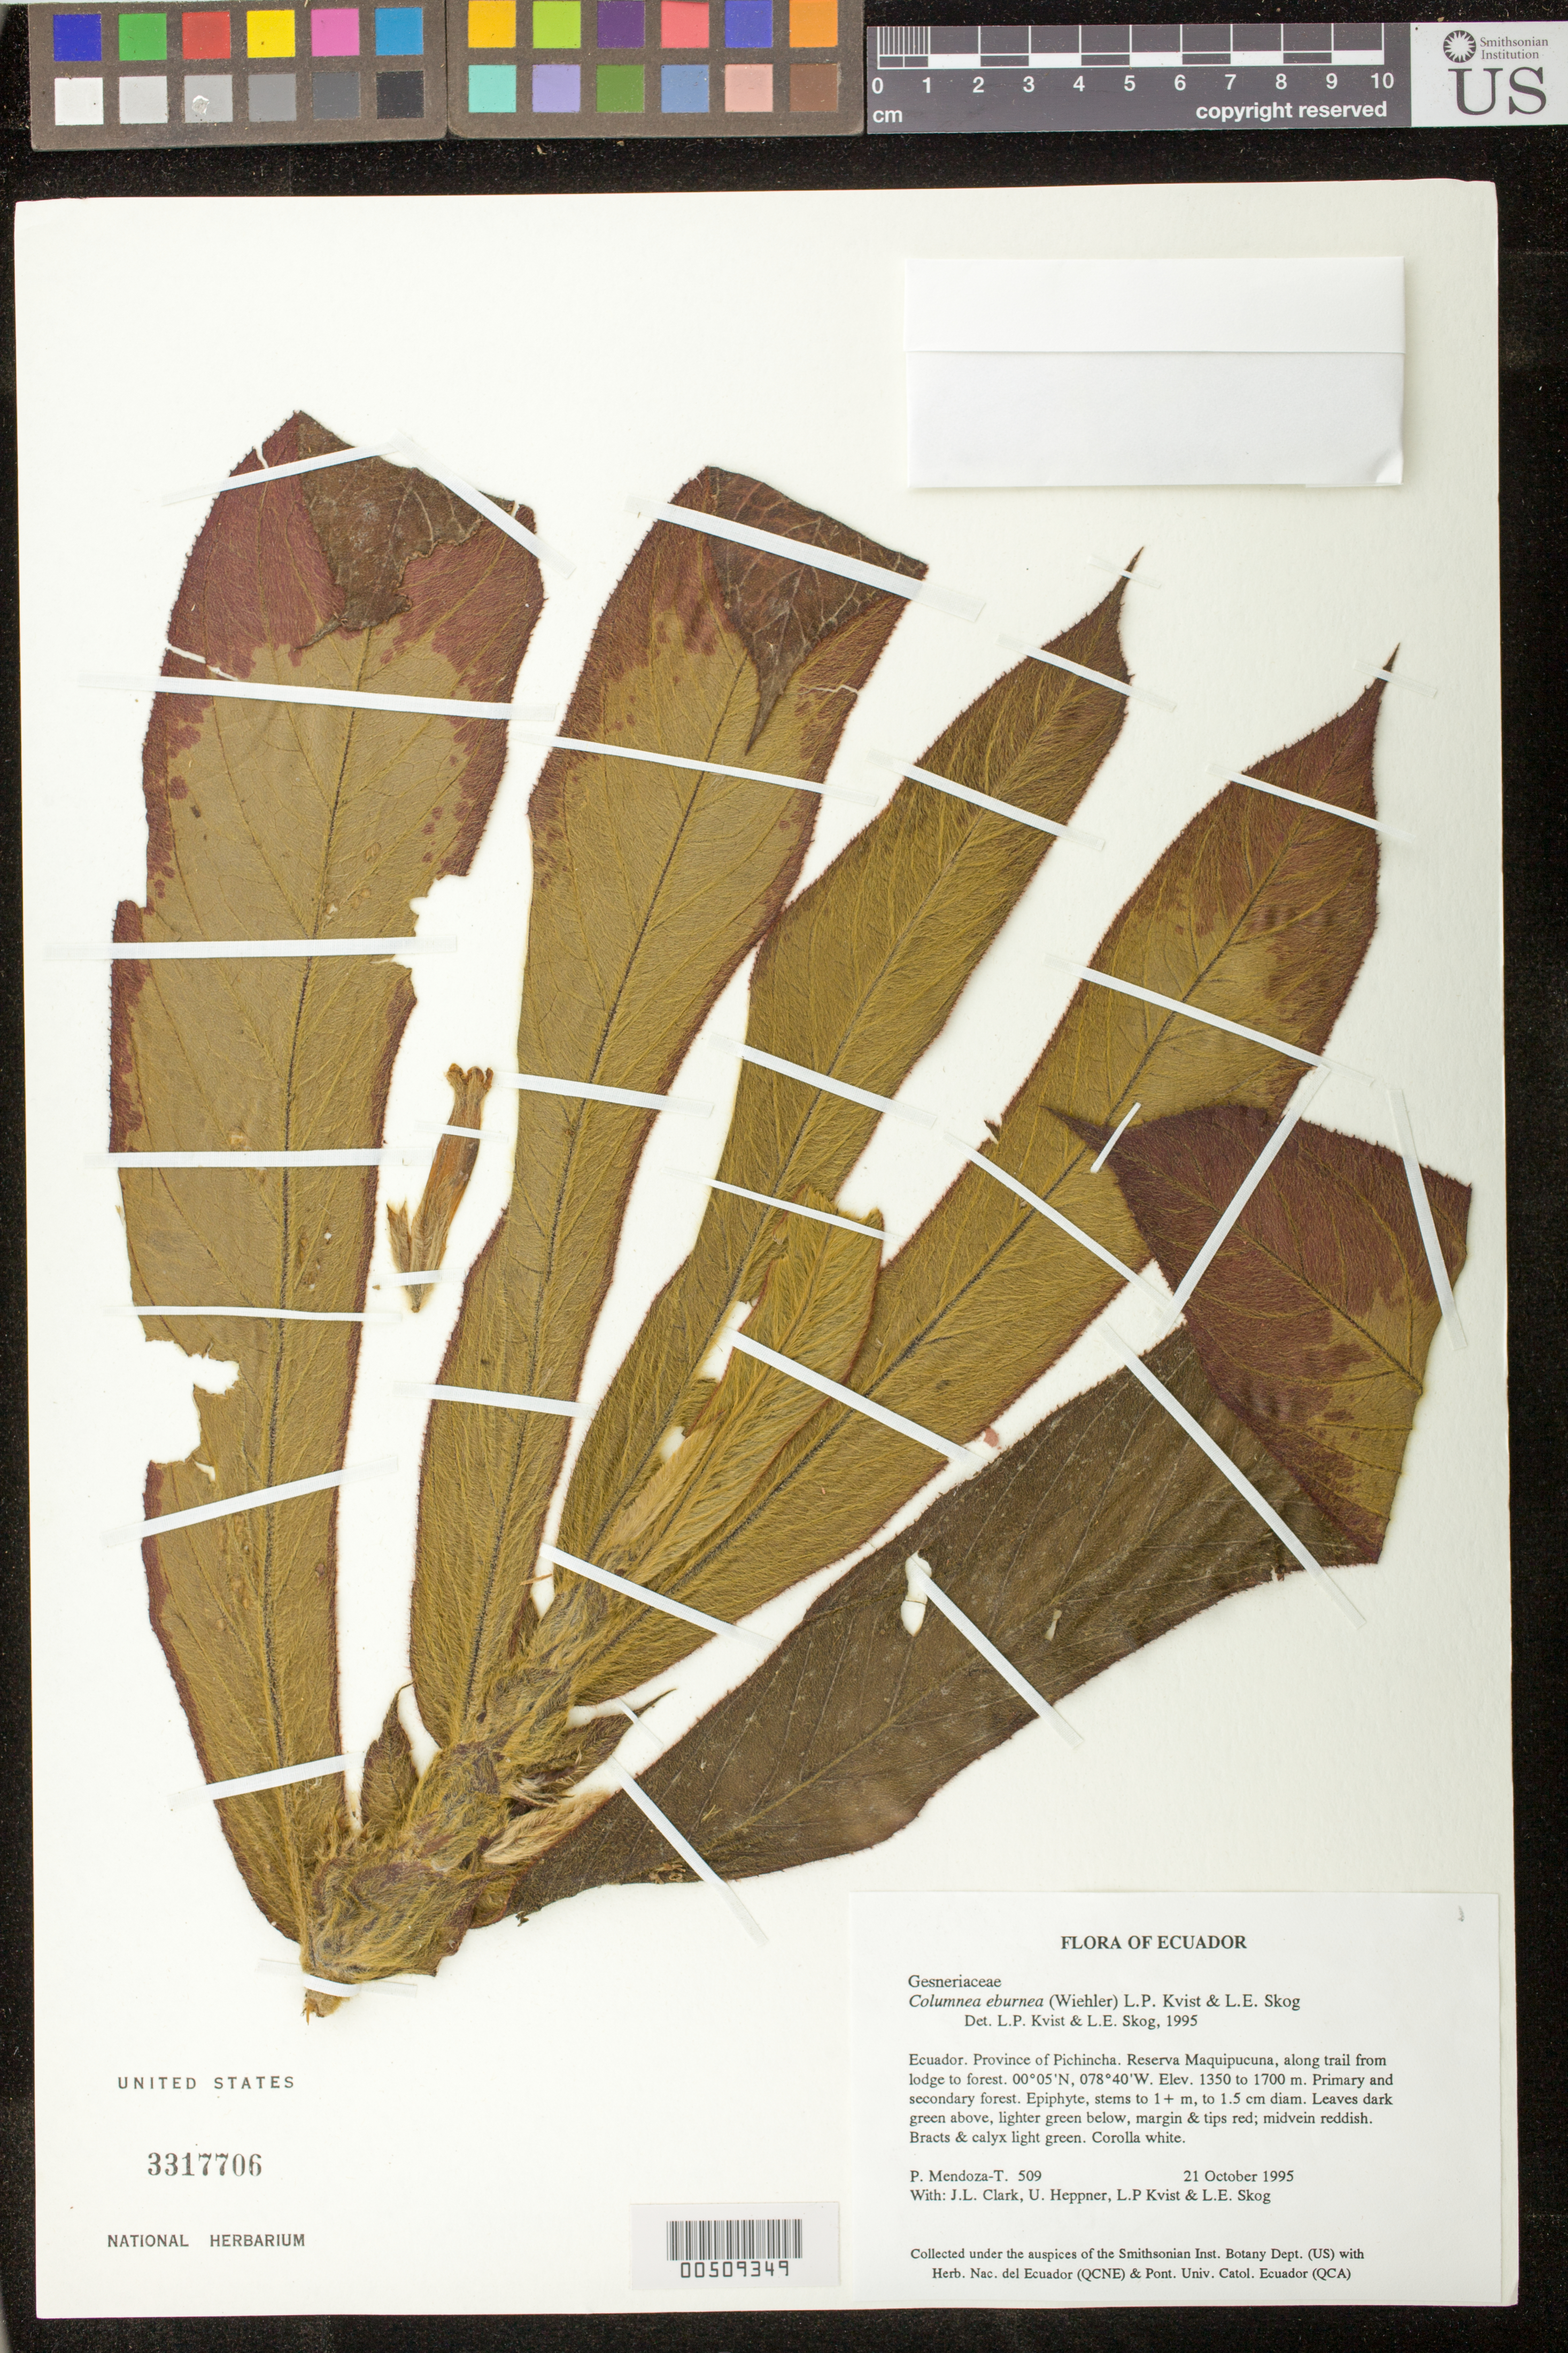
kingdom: Plantae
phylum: Tracheophyta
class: Magnoliopsida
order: Lamiales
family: Gesneriaceae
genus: Columnea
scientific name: Columnea eburnea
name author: (Wiehler) L.P. Kvist & L.E. Skog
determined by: Skog, Laurence E.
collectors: P. Mendoza-T., J. L. Clark, U. Heppner, L. P. Kvist & L. E. Skog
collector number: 509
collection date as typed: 21 Oct 1995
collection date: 1995-10-21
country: Ecuador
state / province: Pichincha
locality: Reserva Maquipucuna, along trail from lodge to forest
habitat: Primary and secondary forest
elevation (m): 1350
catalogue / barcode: US 3317706